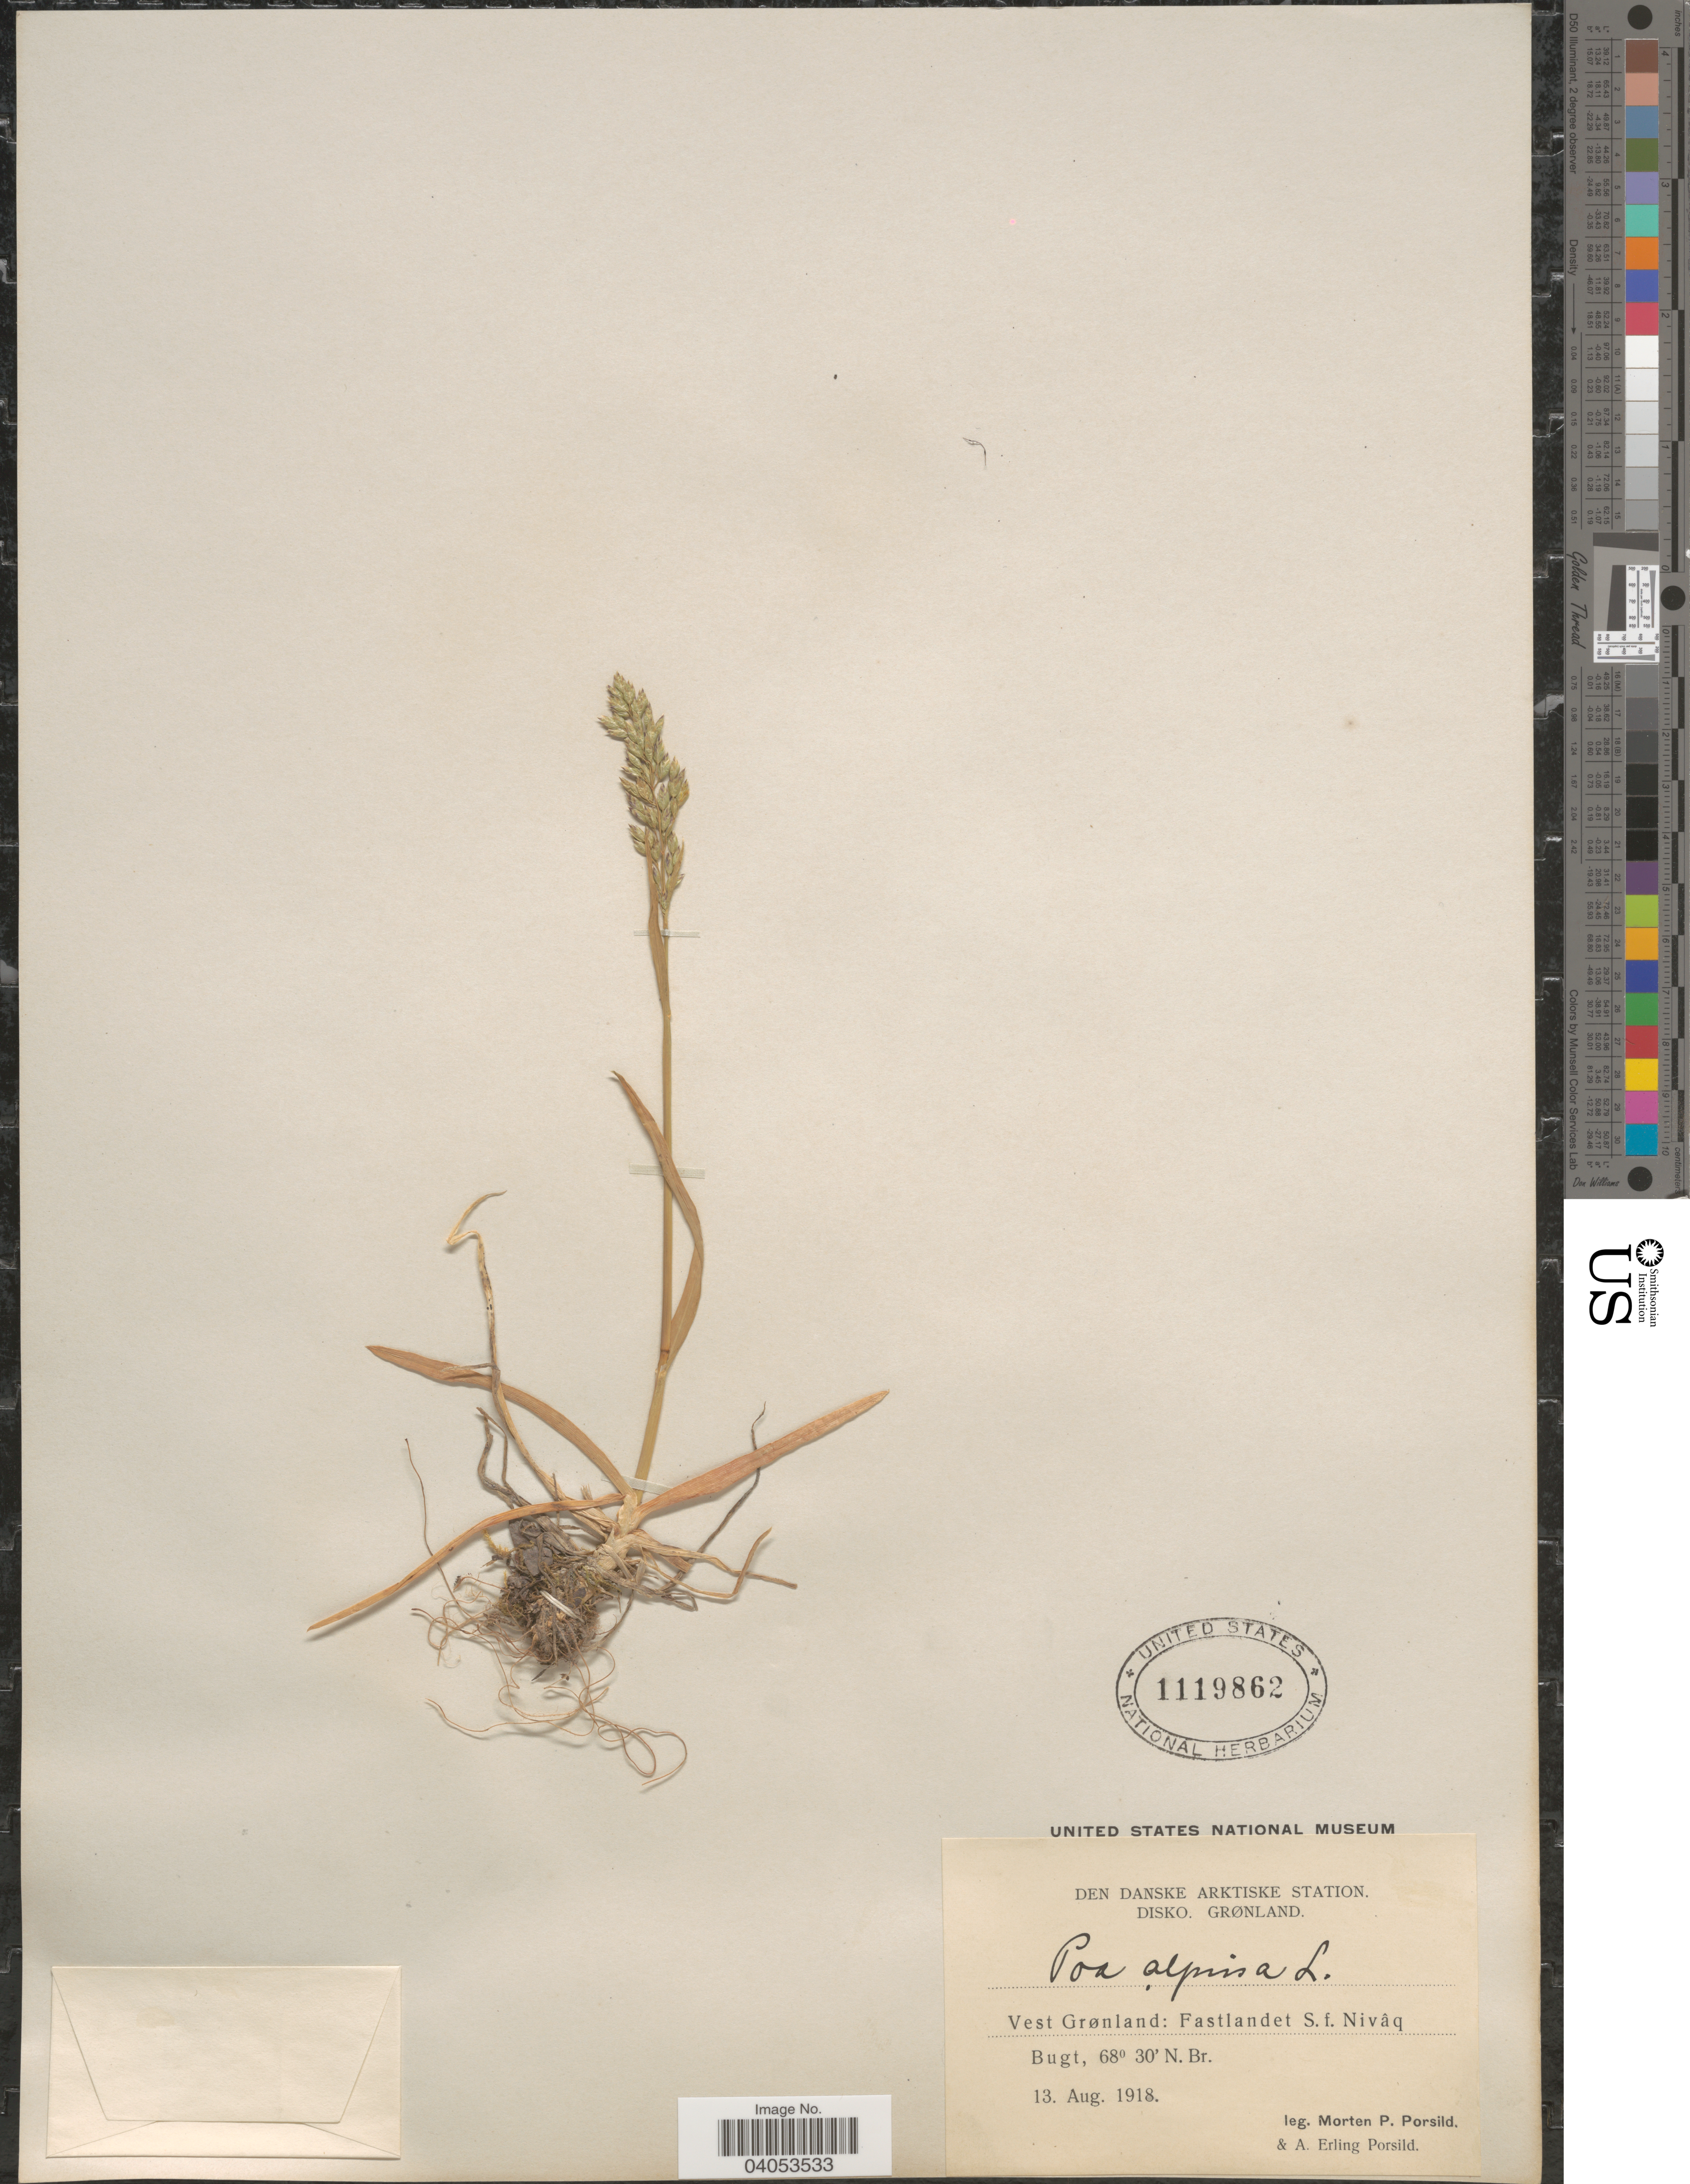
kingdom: Plantae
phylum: Tracheophyta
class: Liliopsida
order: Poales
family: Poaceae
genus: Poa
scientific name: Poa alpina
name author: L.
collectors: M. P. Porsild & A. E. Porsild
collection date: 1918-08-13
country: Greenland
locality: Den Danske Arktiske Station. Disko, Grønland. Vest Grønland: Fastlandet S.f. Nivâq Bugt.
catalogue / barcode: US 1119862